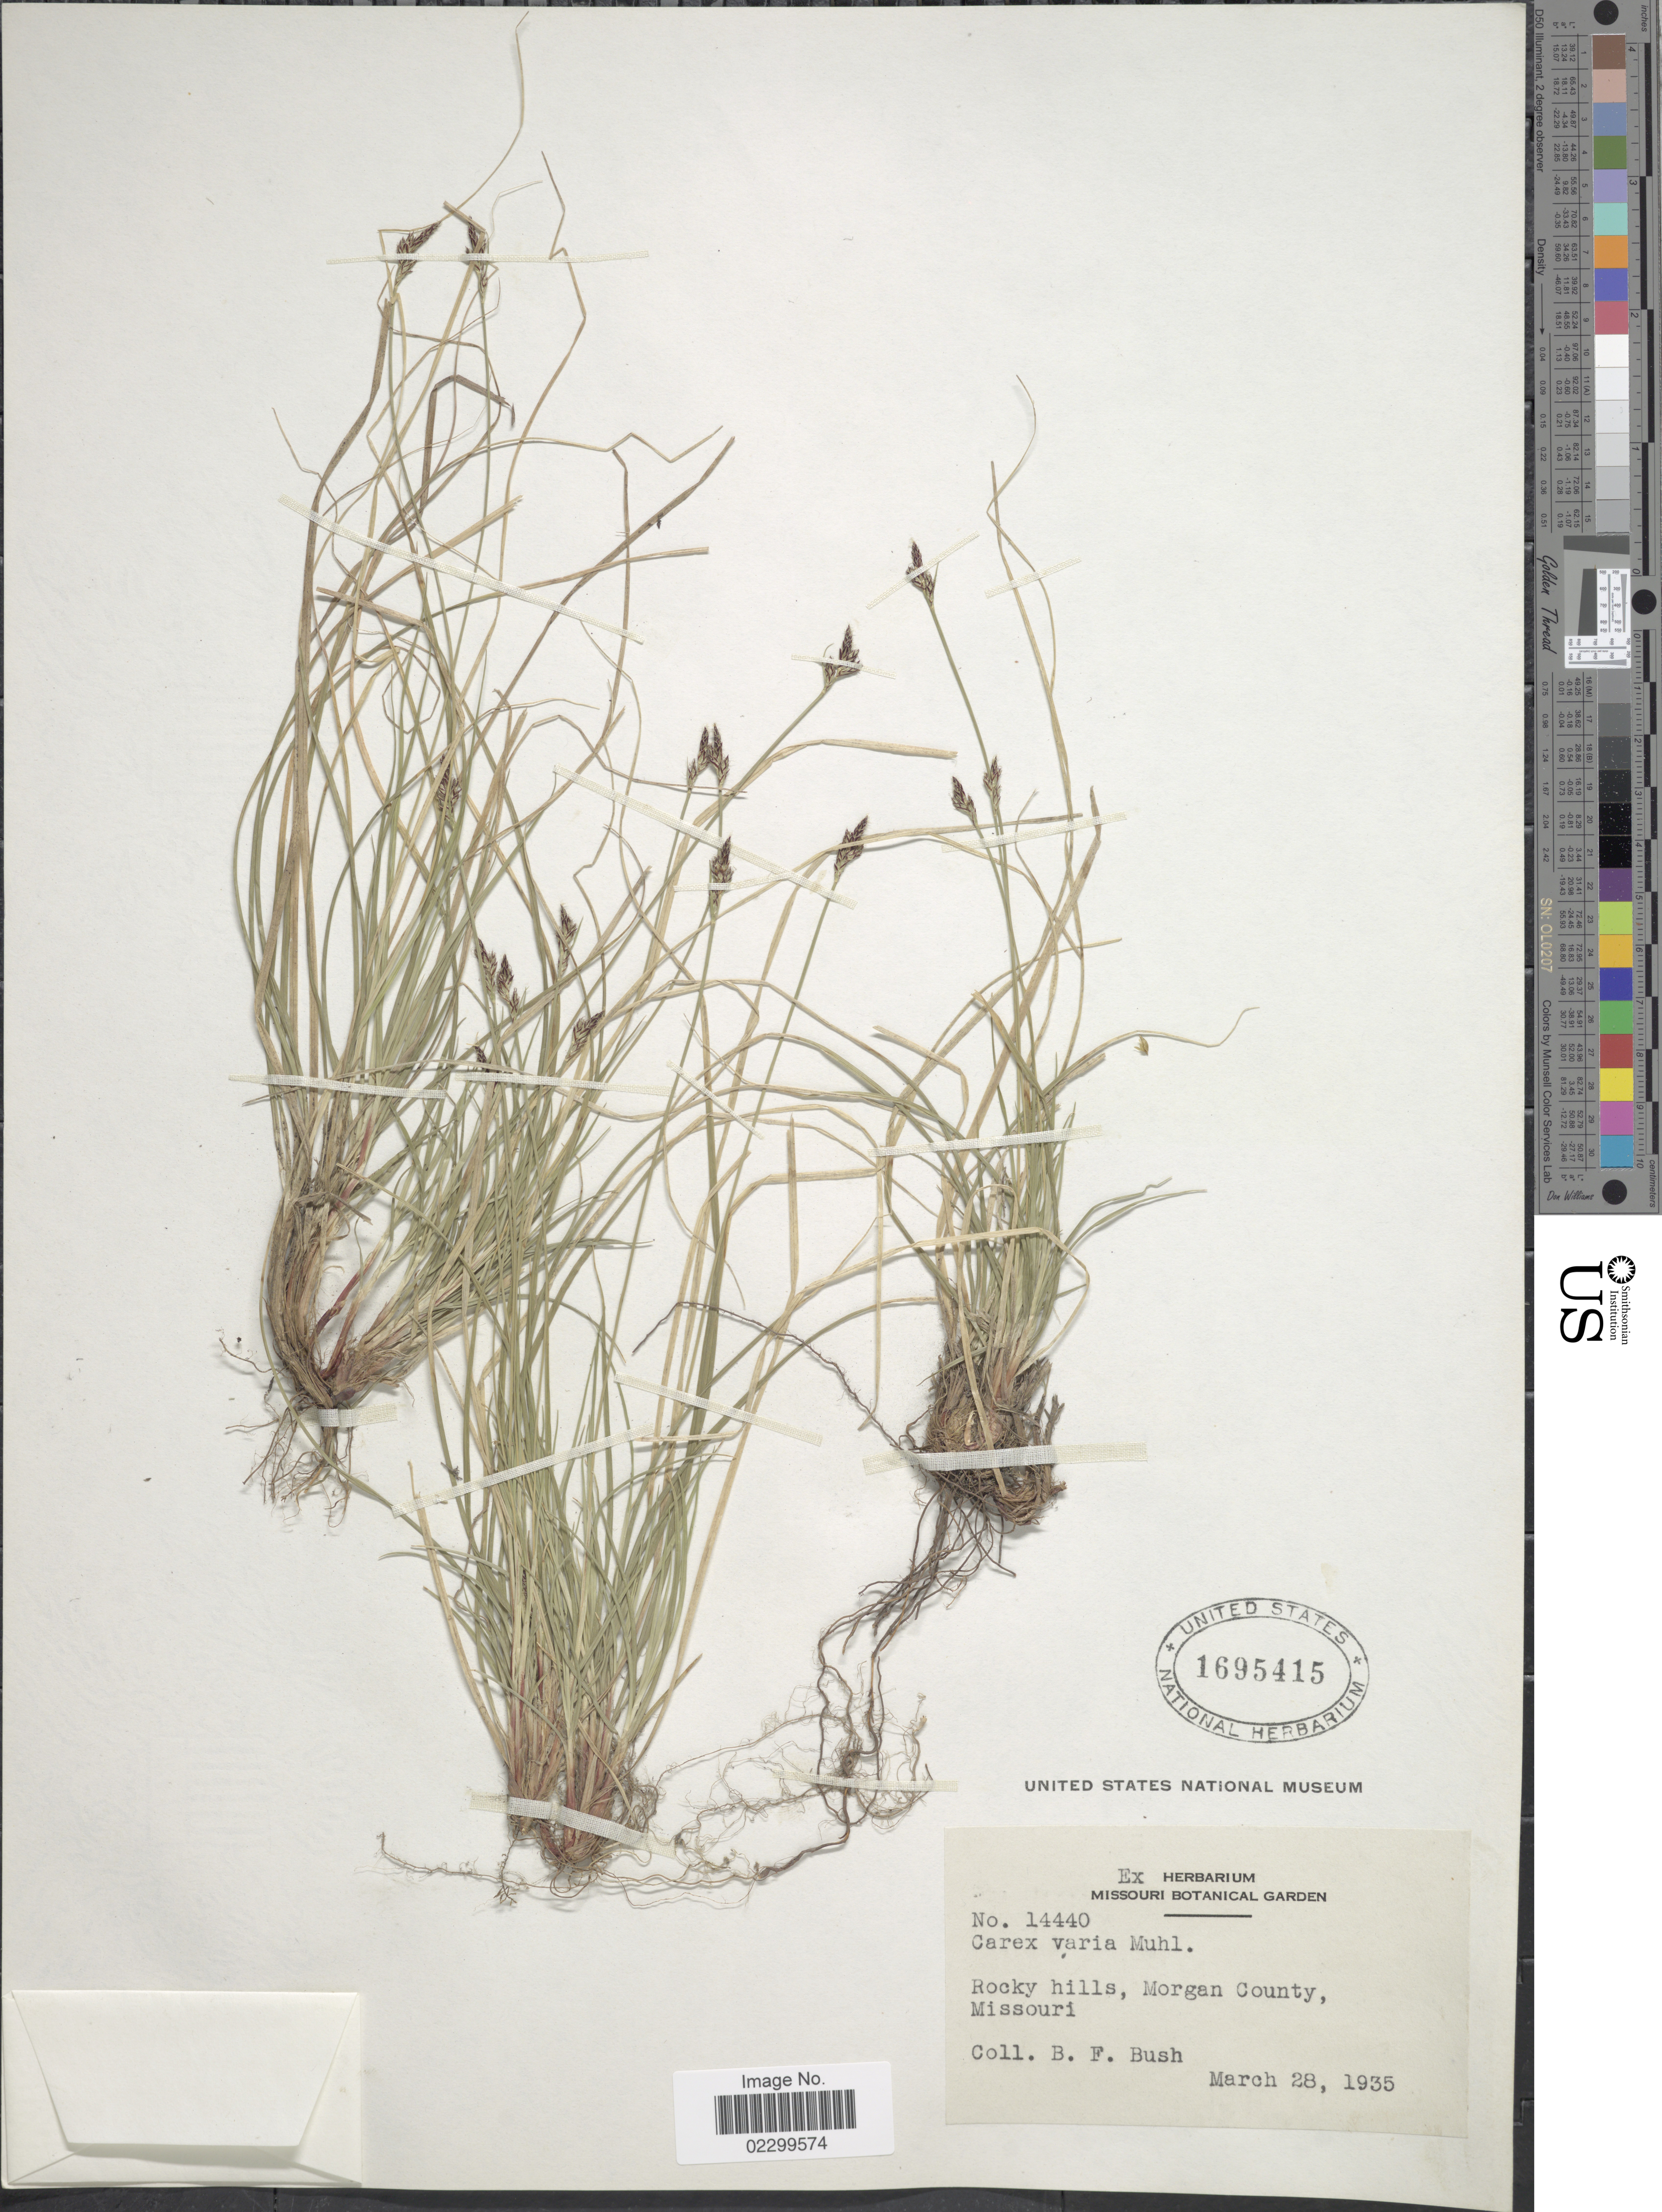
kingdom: Plantae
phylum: Tracheophyta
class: Liliopsida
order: Poales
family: Cyperaceae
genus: Carex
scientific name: Carex albicans var. albicans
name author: Willd. ex Spreng.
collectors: B. F. Bush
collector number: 14440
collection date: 1935-03-28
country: United States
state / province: Missouri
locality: Rocky hills, Morgan County.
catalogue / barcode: US 1695415